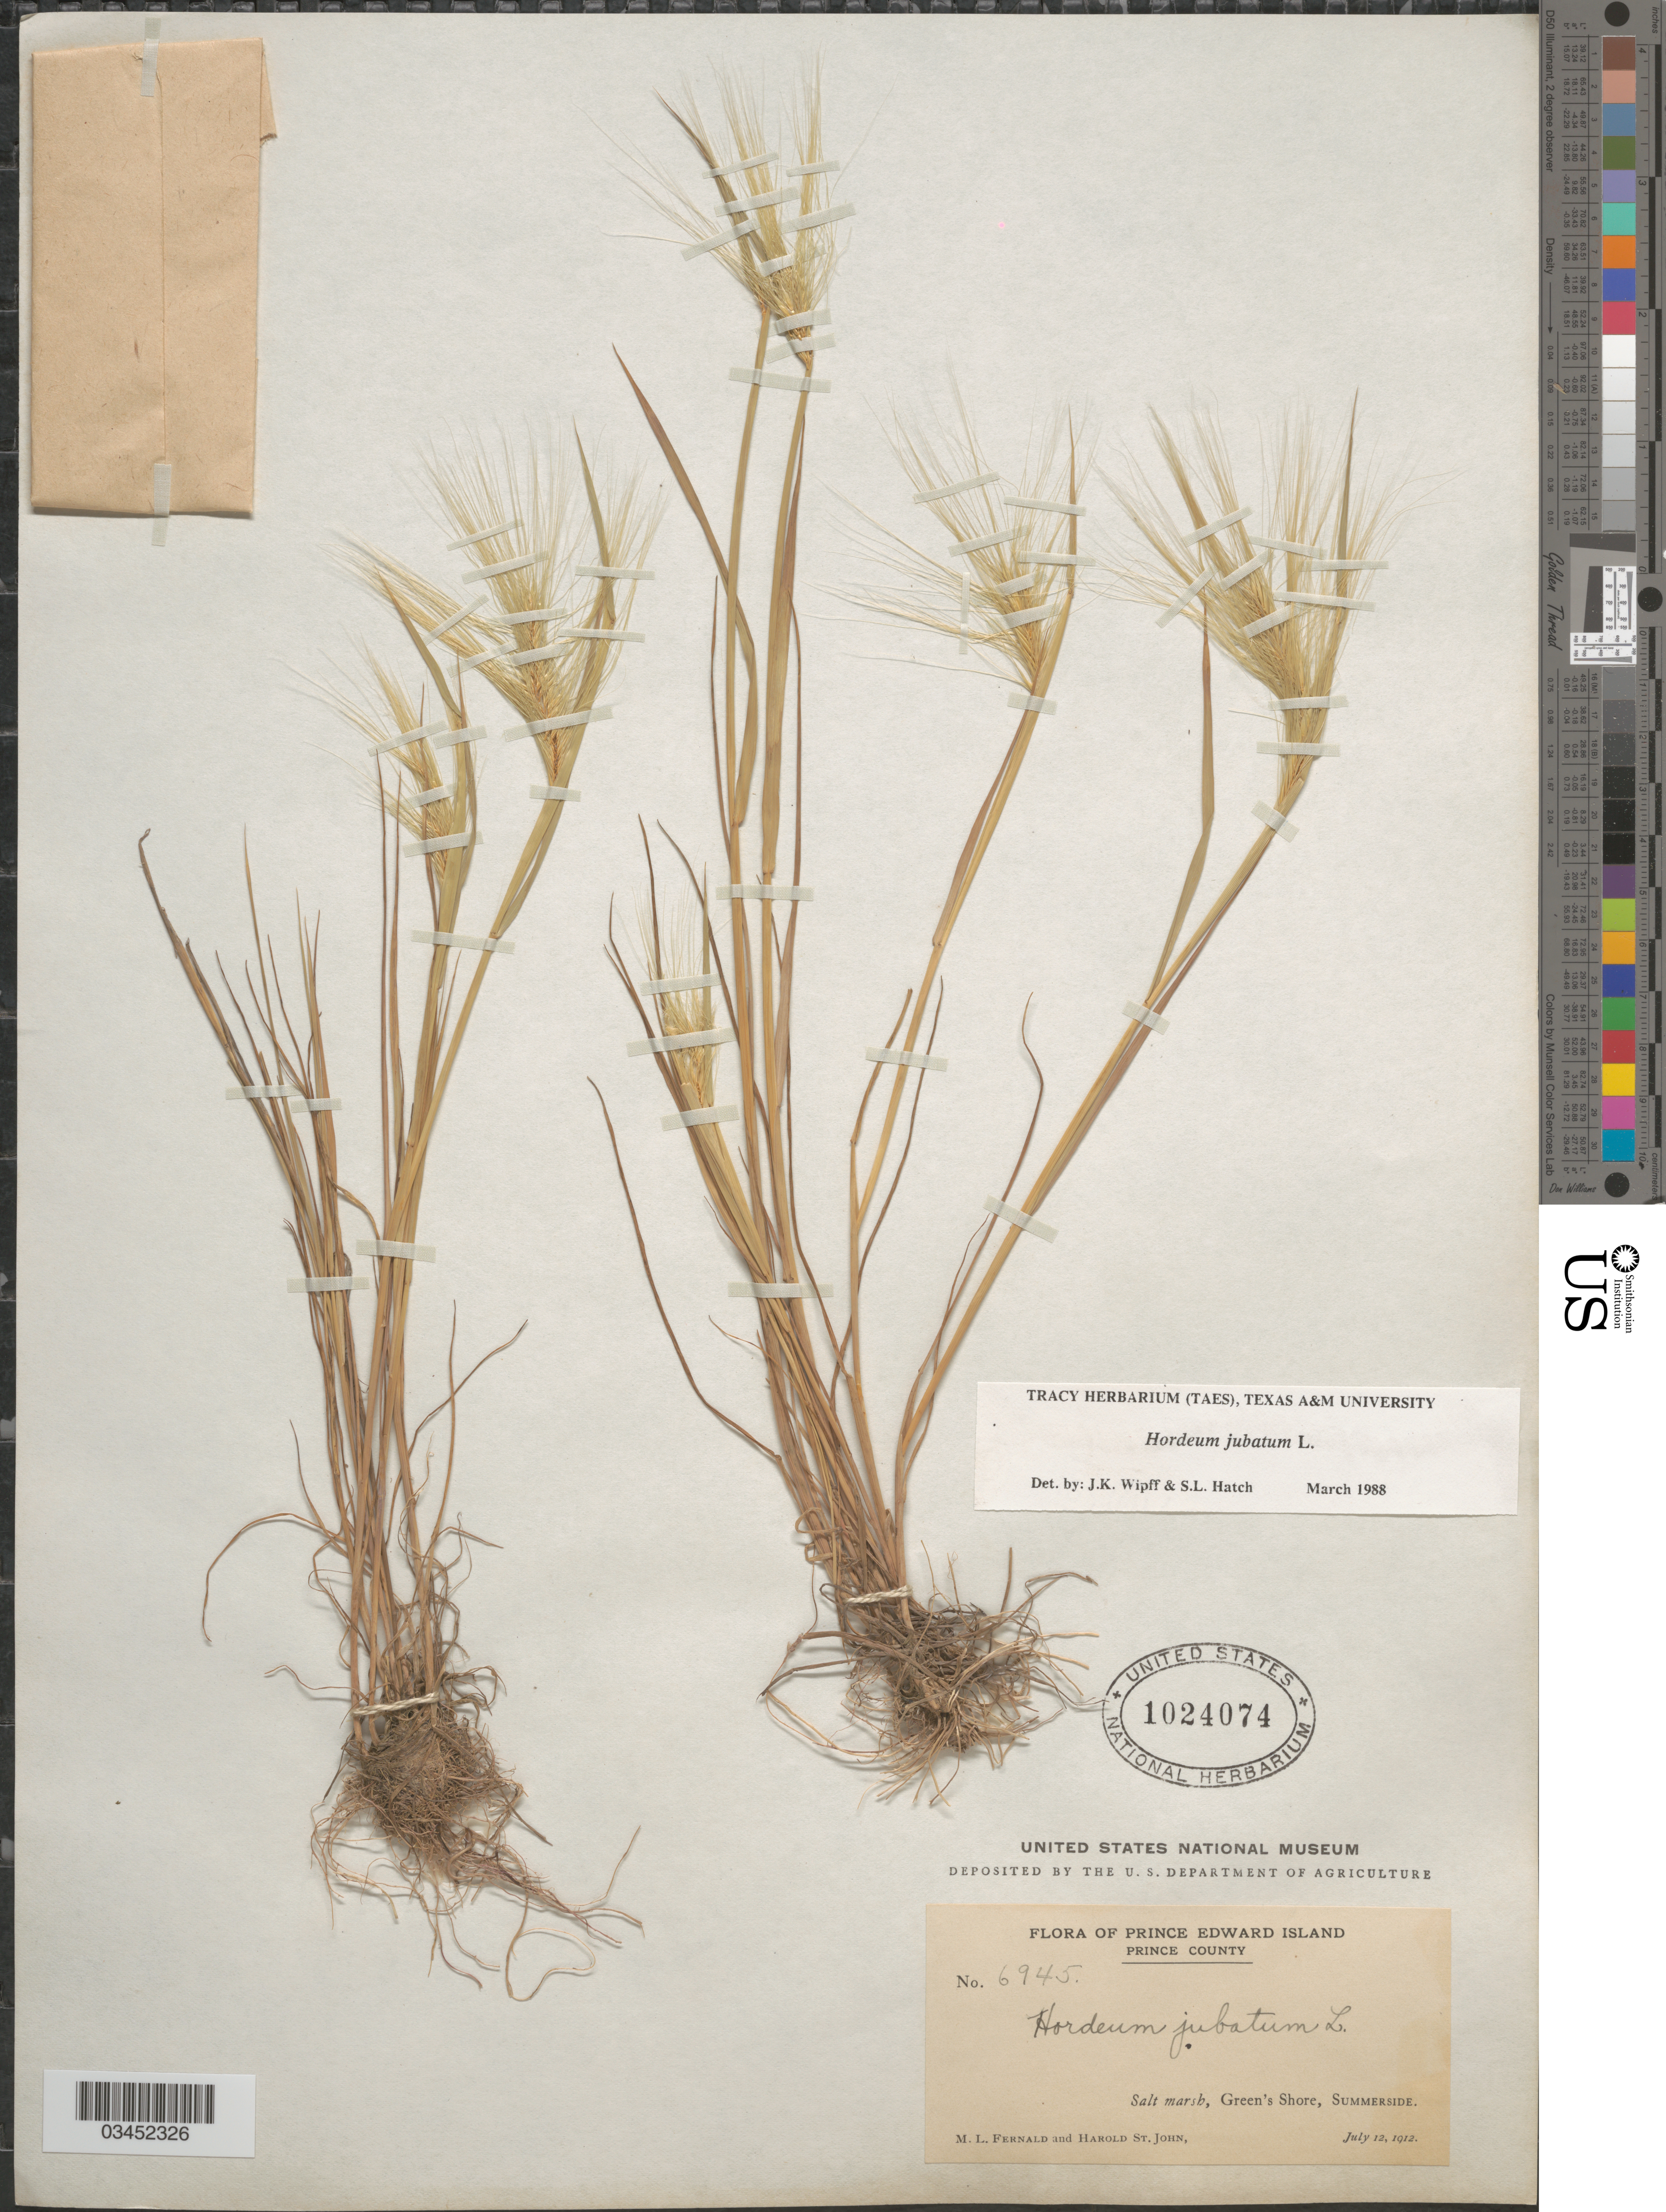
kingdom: Plantae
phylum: Tracheophyta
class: Liliopsida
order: Poales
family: Poaceae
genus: Hordeum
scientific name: Hordeum jubatum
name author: L.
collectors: M. L. Fernald & H. St. John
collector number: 6945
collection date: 1912-07-12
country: Canada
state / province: Prince Edward Island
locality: Prince county. Salt marsh, Green's Shore, Summerside.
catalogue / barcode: US 1024074